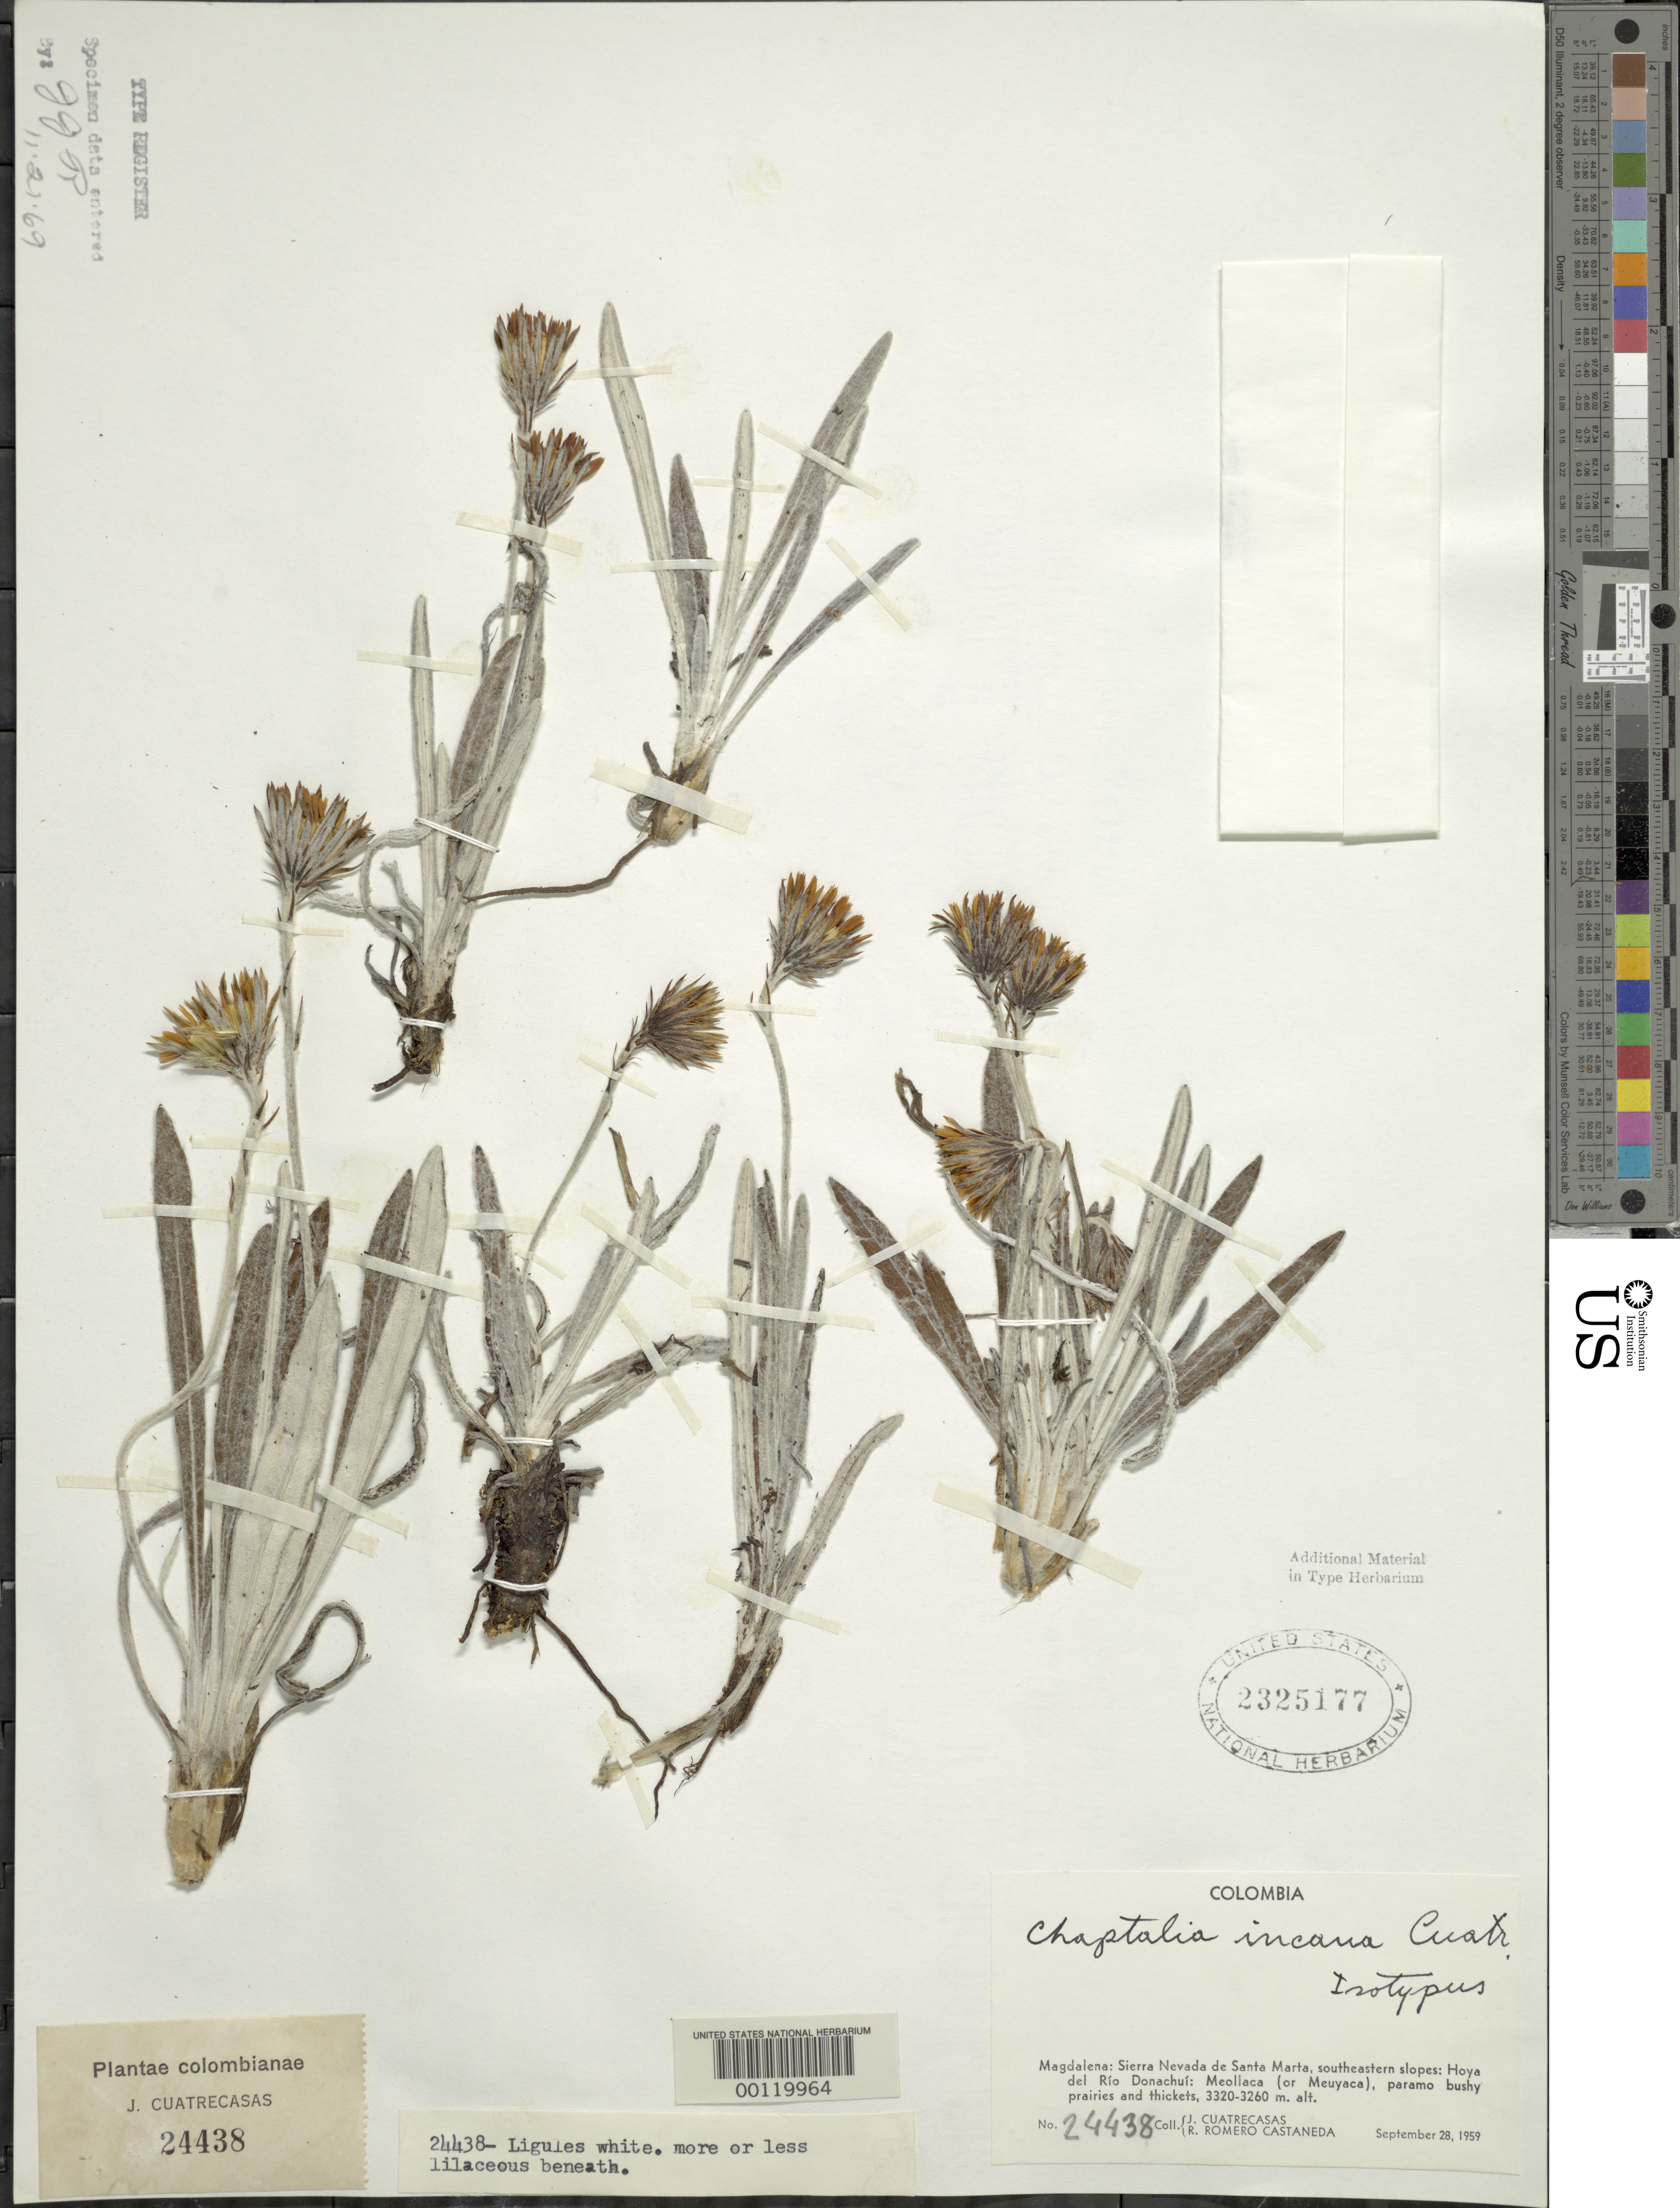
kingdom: Plantae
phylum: Tracheophyta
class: Magnoliopsida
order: Asterales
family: Asteraceae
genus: Chaptalia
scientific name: Chaptalia incana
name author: Cuatrec.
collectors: J. Cuatrecasas & R. Romero Castañeda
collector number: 24438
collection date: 1959-09-28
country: Colombia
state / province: Magdalena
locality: Sierra Nevada de Santa Marta, southeastern slopes: Hoya del Río Donachuí: Meollaca (or Meuyaca), paramo bushy prairies and thickets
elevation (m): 3260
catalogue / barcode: US 2325177